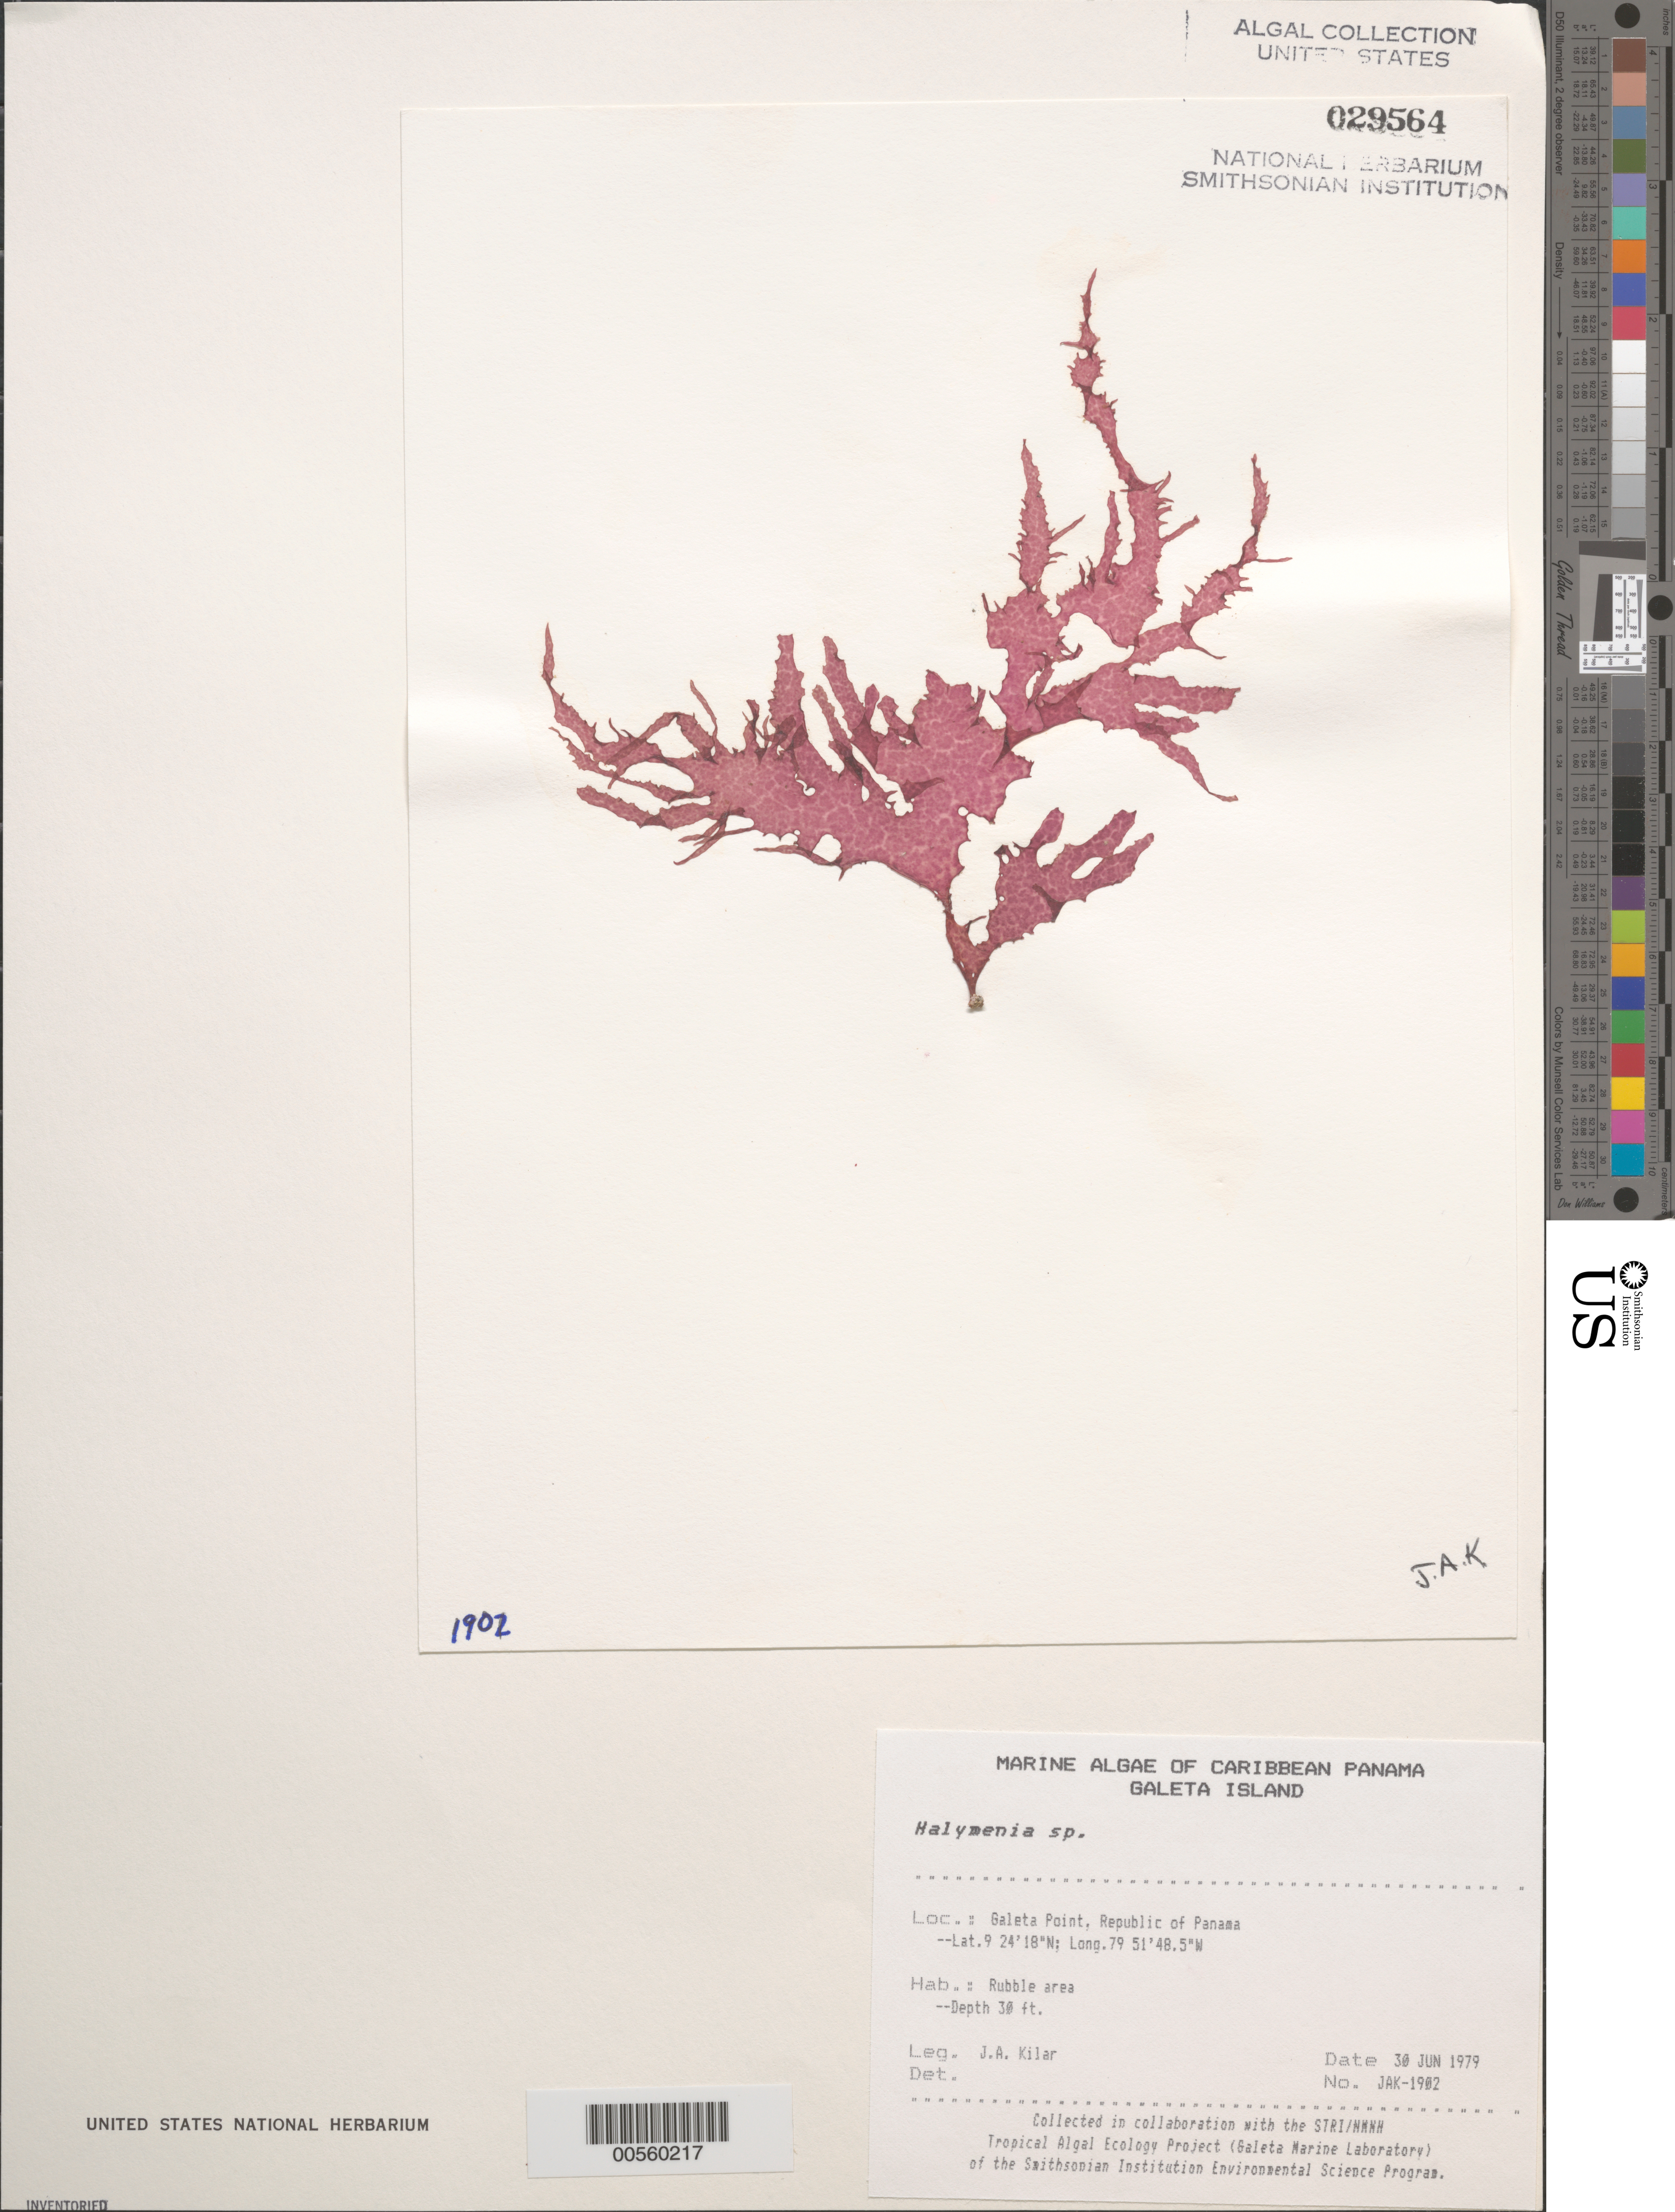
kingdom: Plantae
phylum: Rhodophyta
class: Florideophyceae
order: Halymeniales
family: Halymeniaceae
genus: Halymenia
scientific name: Halymenia sp.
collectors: J. A. Kilar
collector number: JAK-1902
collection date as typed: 30 Jun 1979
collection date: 1979-06-30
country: Panama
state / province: Colón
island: Galeta Island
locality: Galeta Point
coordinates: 9 24' 18" N, 79 51' 48.5" W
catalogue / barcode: US 29564